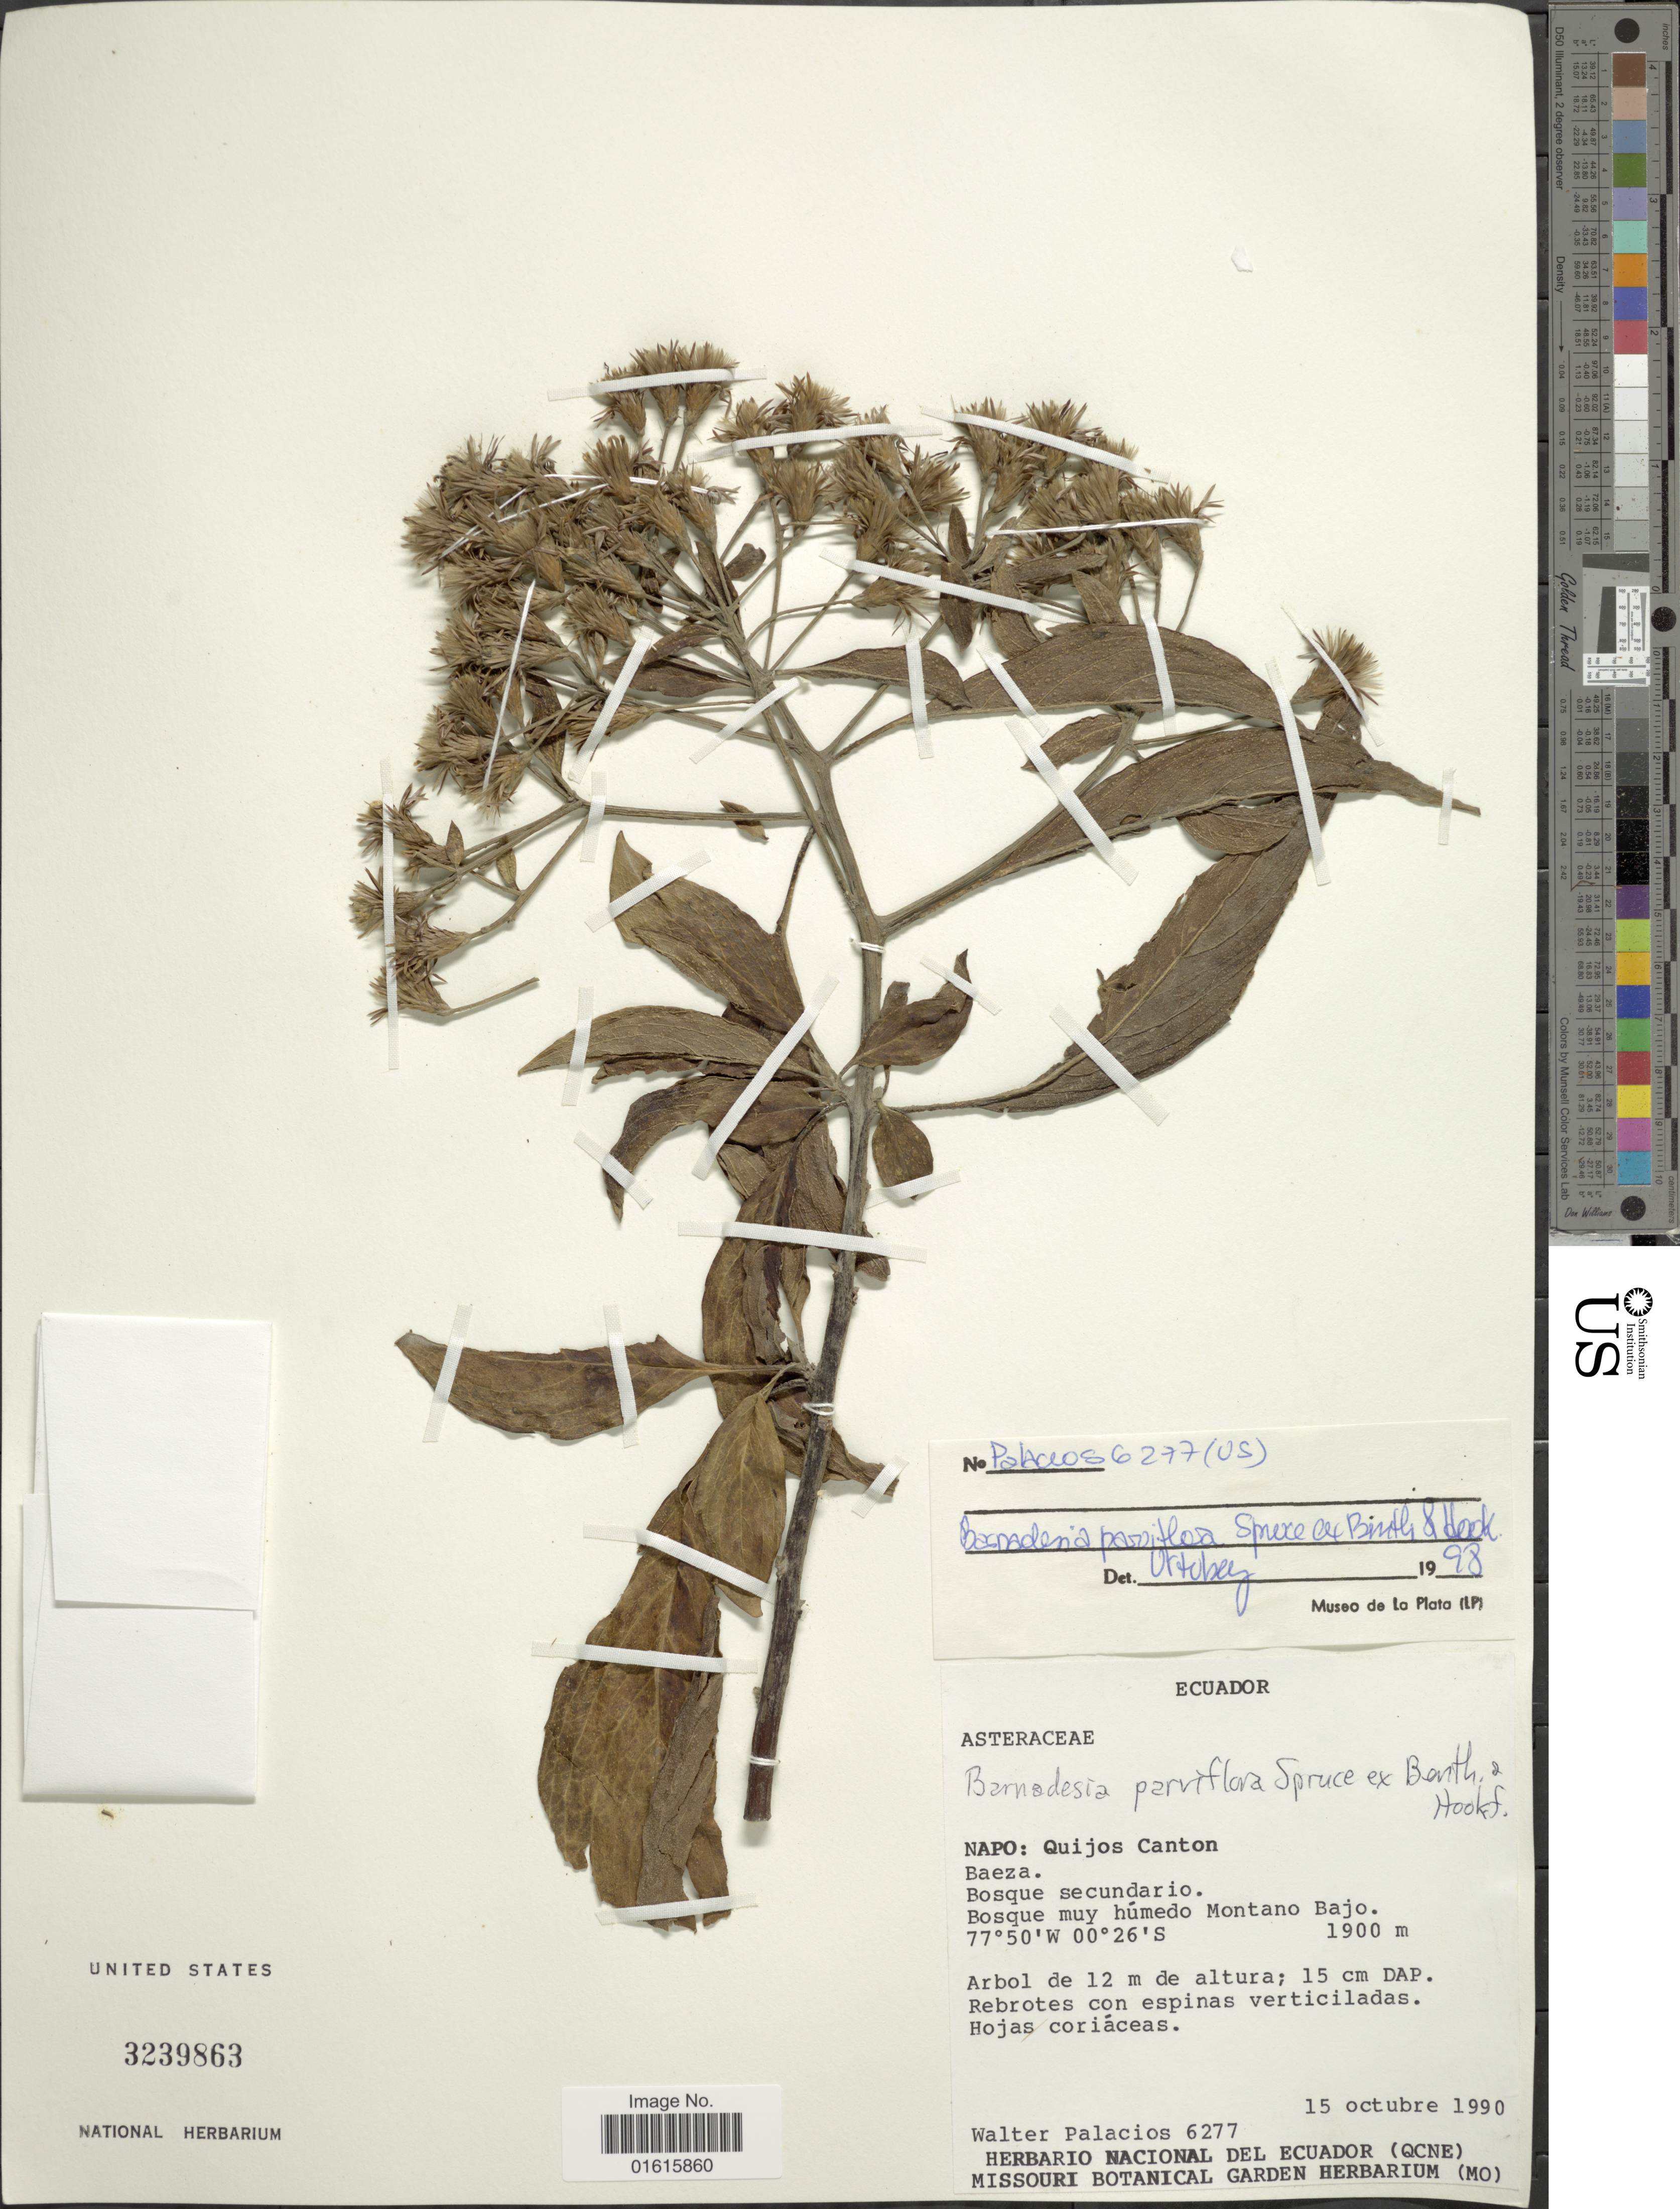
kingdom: Plantae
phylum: Tracheophyta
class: Magnoliopsida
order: Asterales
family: Asteraceae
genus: Barnadesia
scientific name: Barnadesia parviflora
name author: Spruce ex Benth. & Hook. f.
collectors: W. Palacios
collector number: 6277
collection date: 1990-10-15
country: Ecuador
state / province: Napo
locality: Quijos Canton, Beaza. Bosque secundario, Bosque muy humedo Montano Bajo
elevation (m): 1900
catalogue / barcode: US 3239863